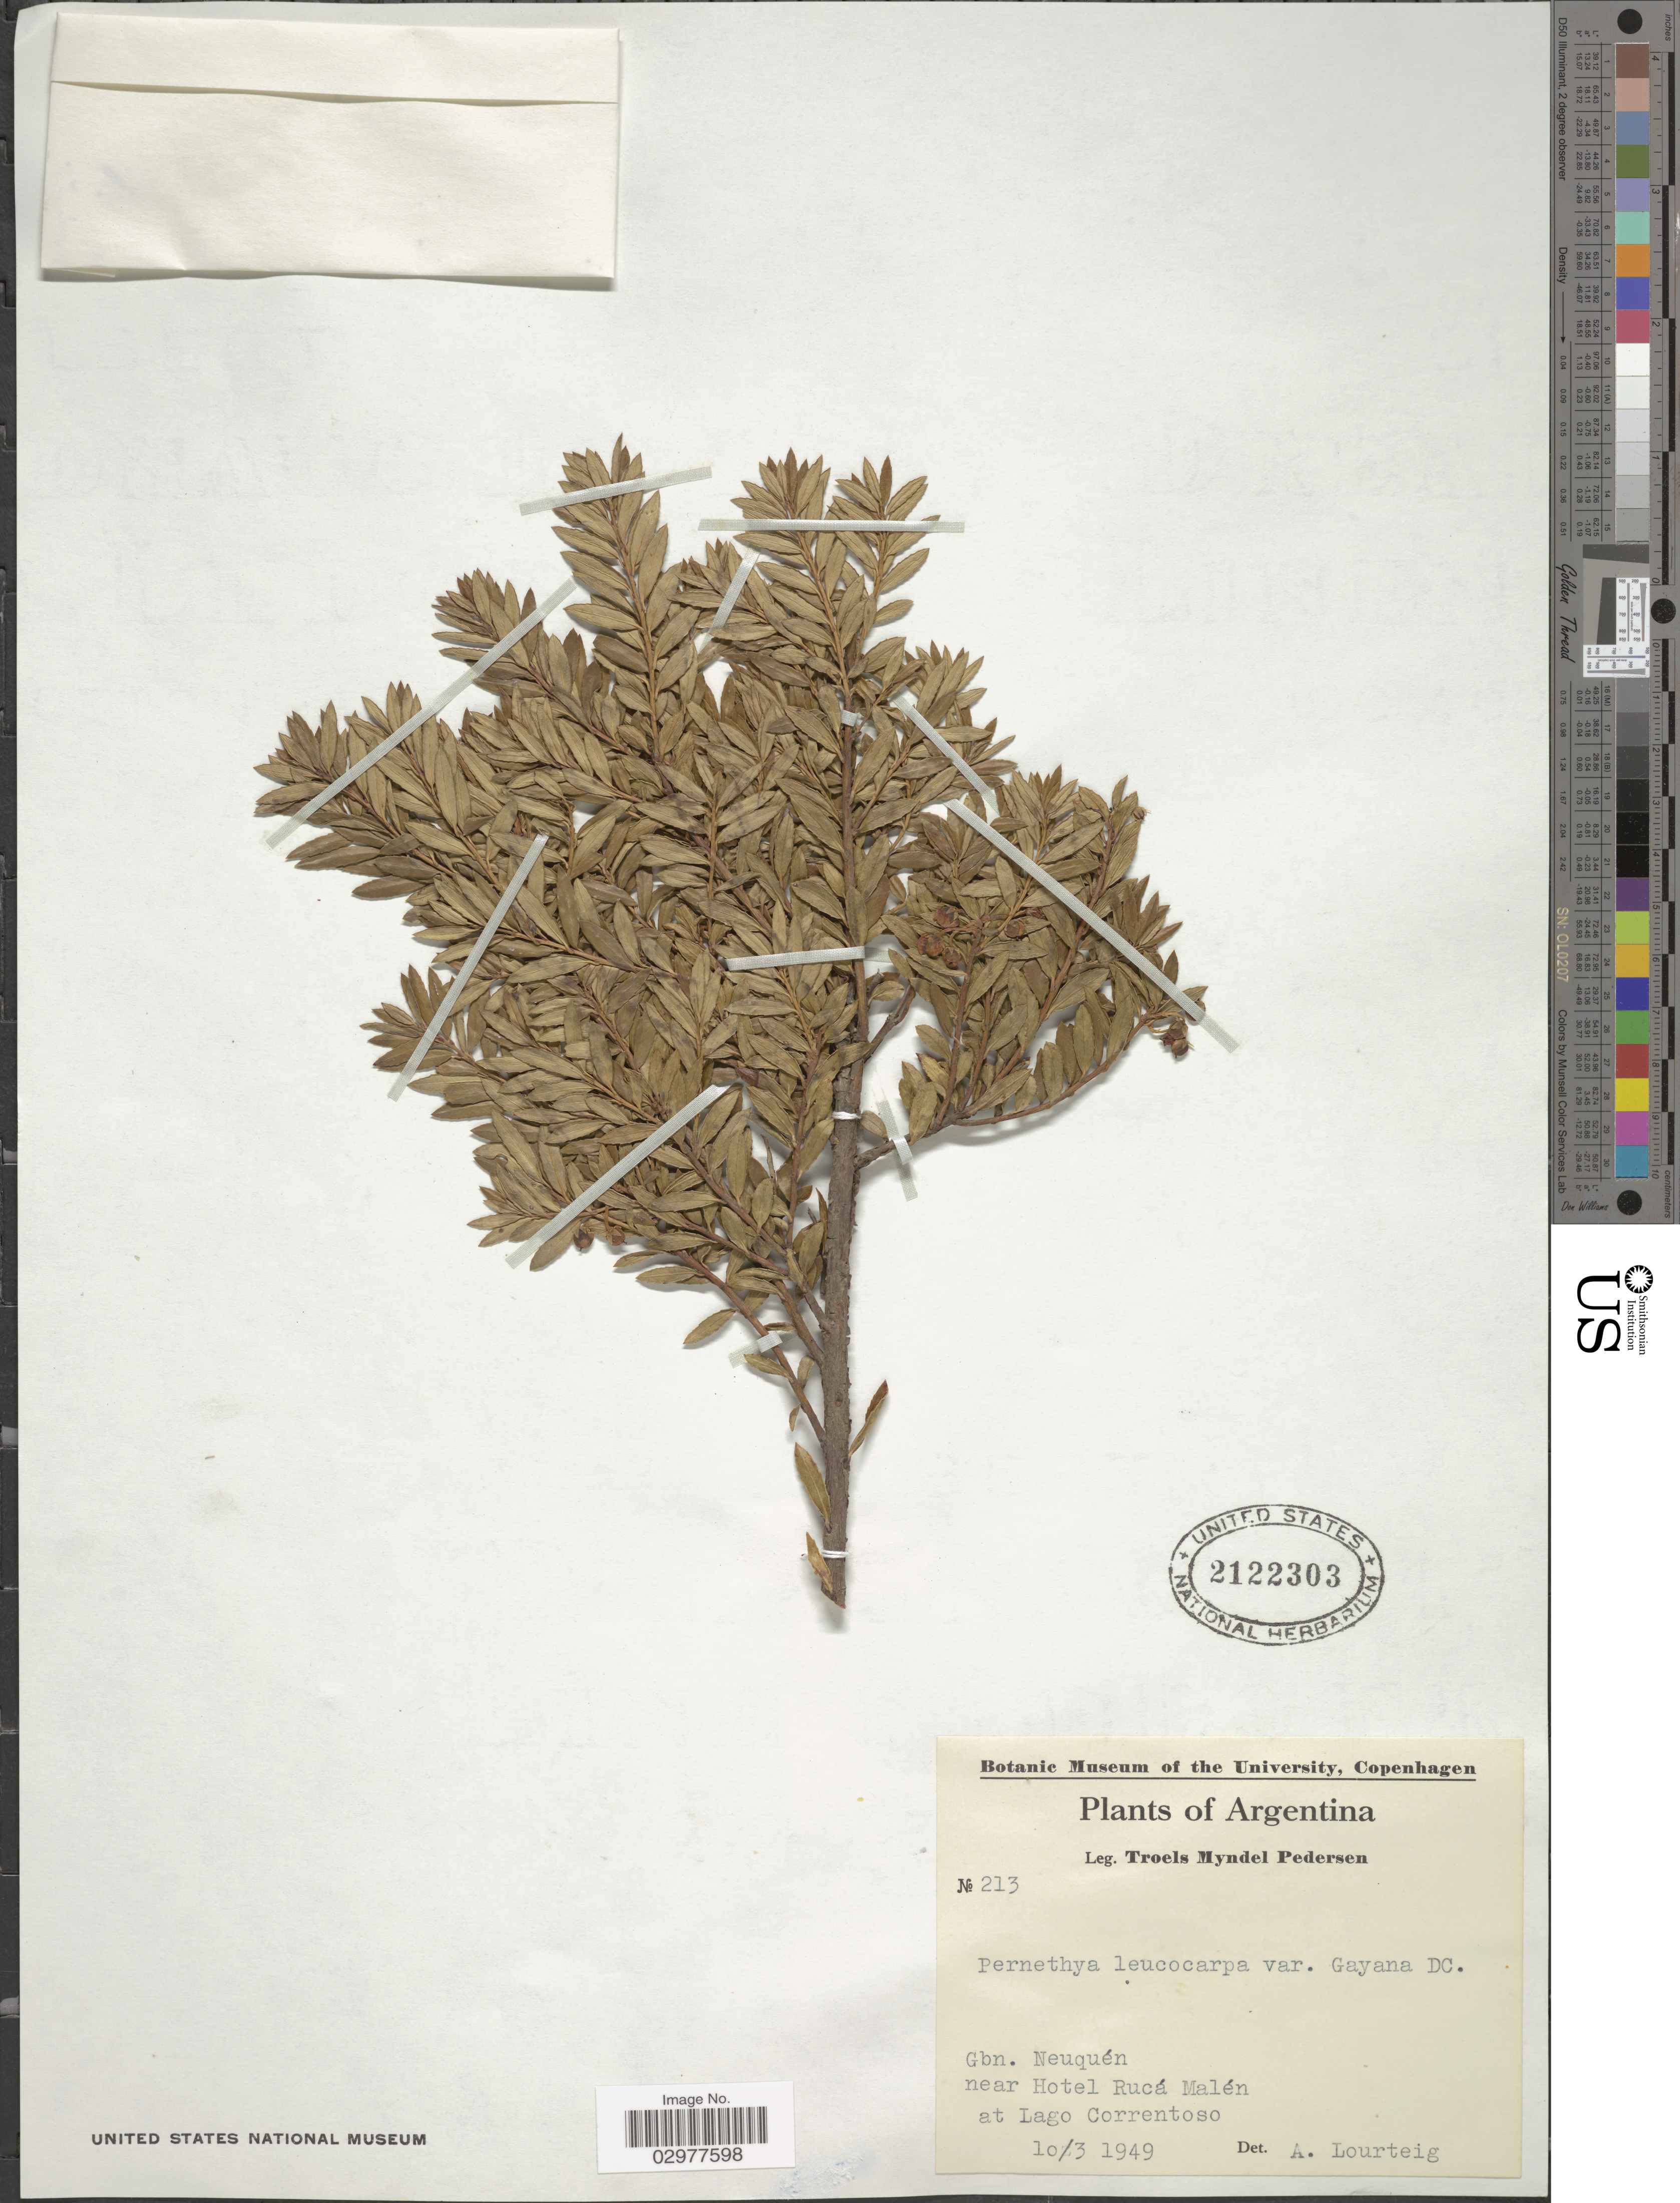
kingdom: Plantae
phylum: Tracheophyta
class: Magnoliopsida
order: Ericales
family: Ericaceae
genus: Pernettya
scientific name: Pernettya leucocarpa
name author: DC.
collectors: T. Pederson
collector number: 213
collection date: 1949-03-10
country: Argentina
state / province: Neuquen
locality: Gbn. Neuquén near Hotel Rucá Malén at Lago Correntoso.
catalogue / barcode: US 2122303